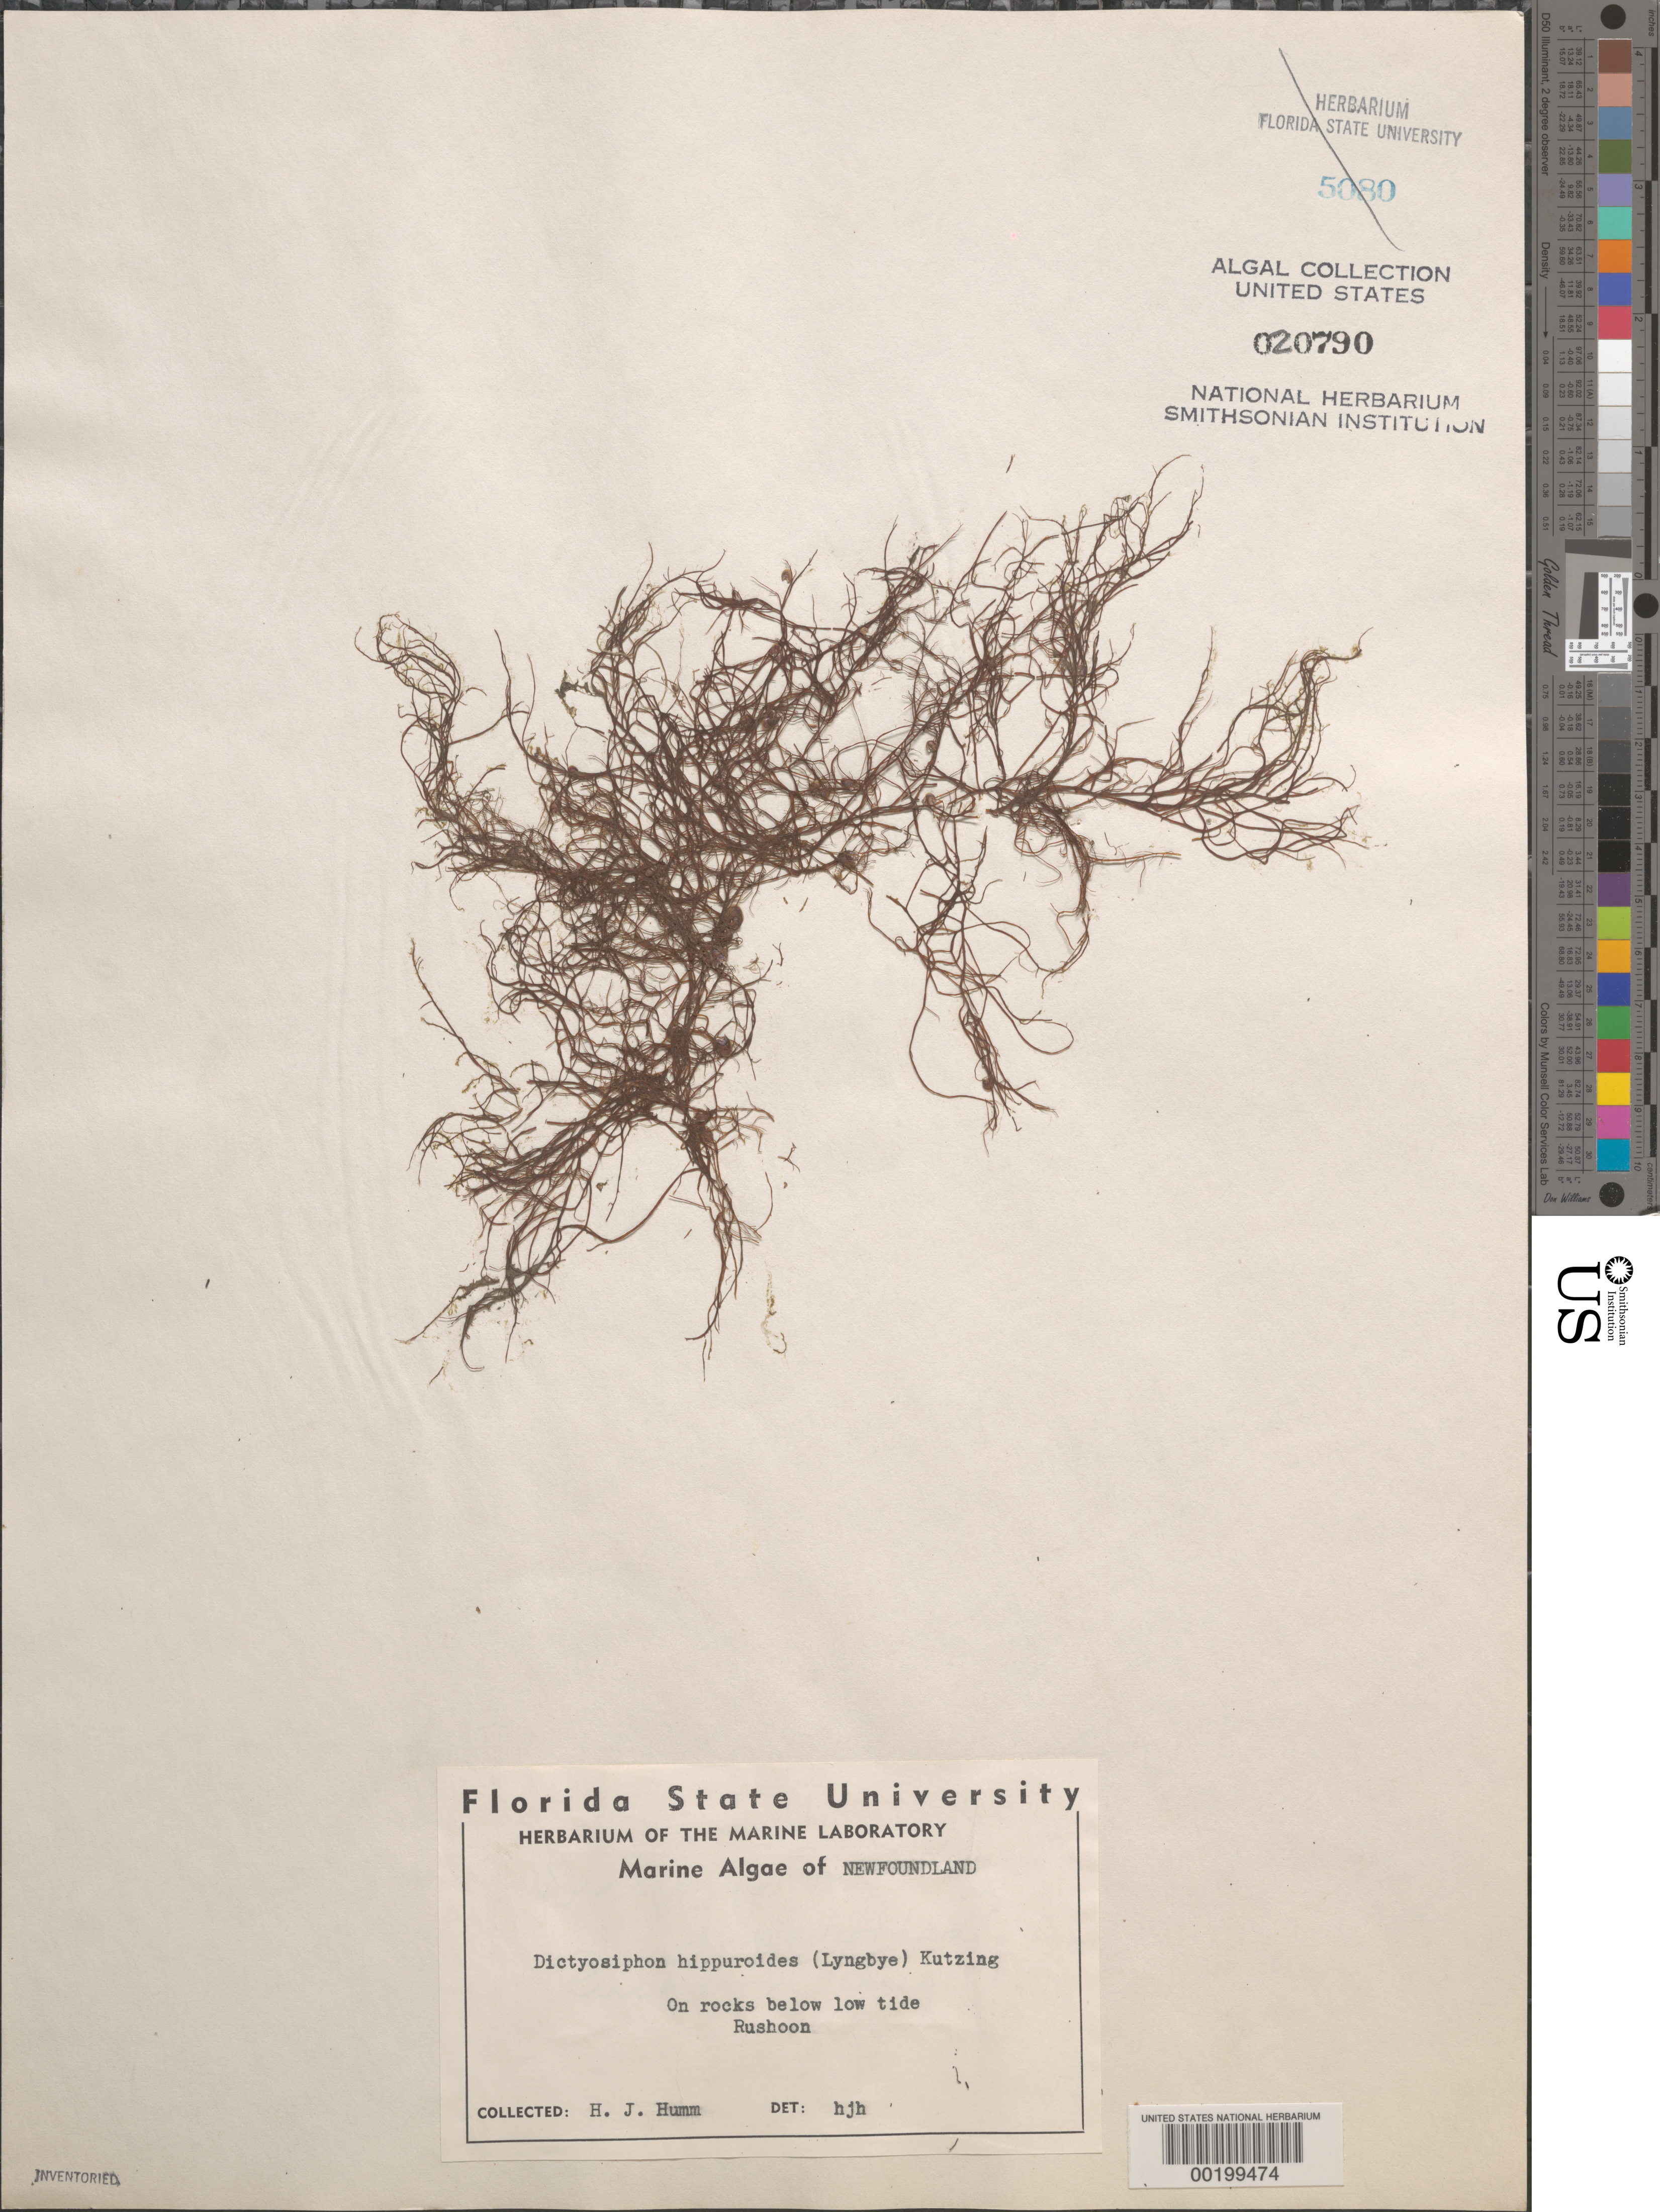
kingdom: Chromista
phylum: Ochrophyta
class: Phaeophyceae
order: Dictyosiphonales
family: Dictyosiphonaceae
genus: Dictyosiphon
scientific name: Dictyosiphon foeniculaceus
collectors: H. J. Humm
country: Canada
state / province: Newfoundland and Labrador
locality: Rushoon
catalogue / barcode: US 20790